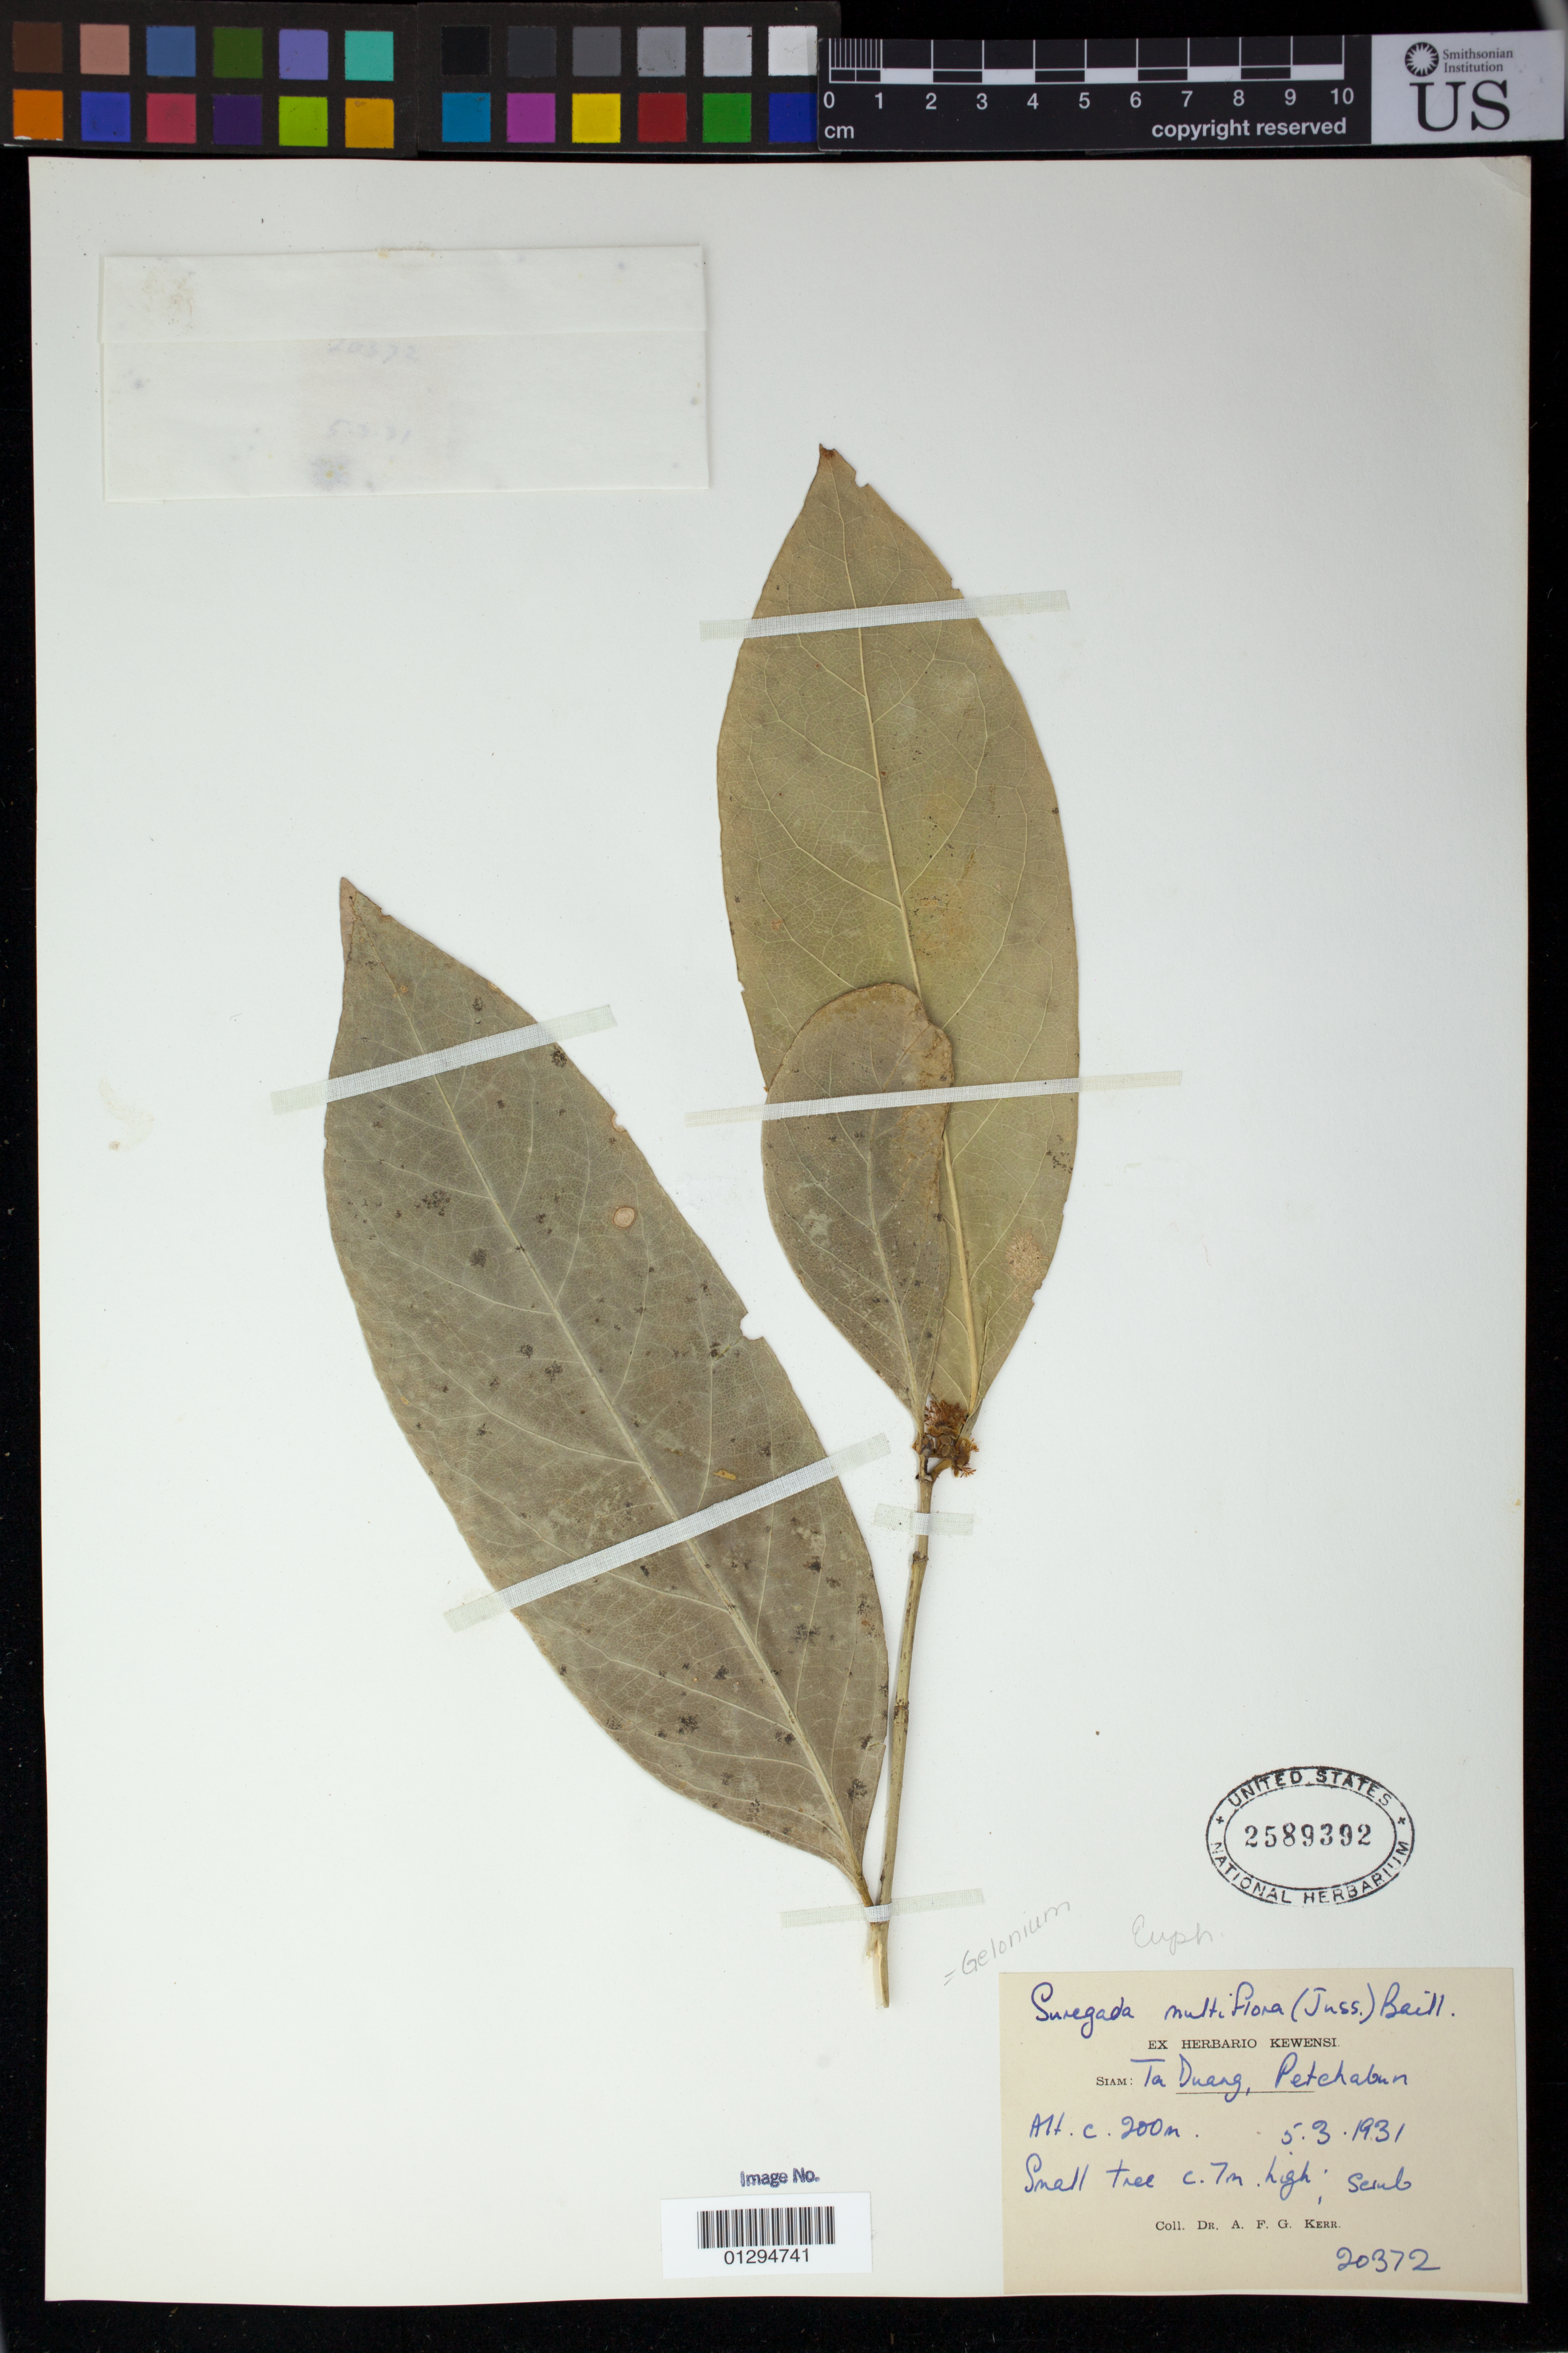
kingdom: Plantae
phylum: Tracheophyta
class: Magnoliopsida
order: Malpighiales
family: Euphorbiaceae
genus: Gelonium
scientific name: Gelonium multiflorum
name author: A. Juss.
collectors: A. F. G. Kerr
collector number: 20372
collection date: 1931-03-05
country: Thailand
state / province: Phetchabun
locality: Ta Duang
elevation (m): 200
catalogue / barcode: US 2589392